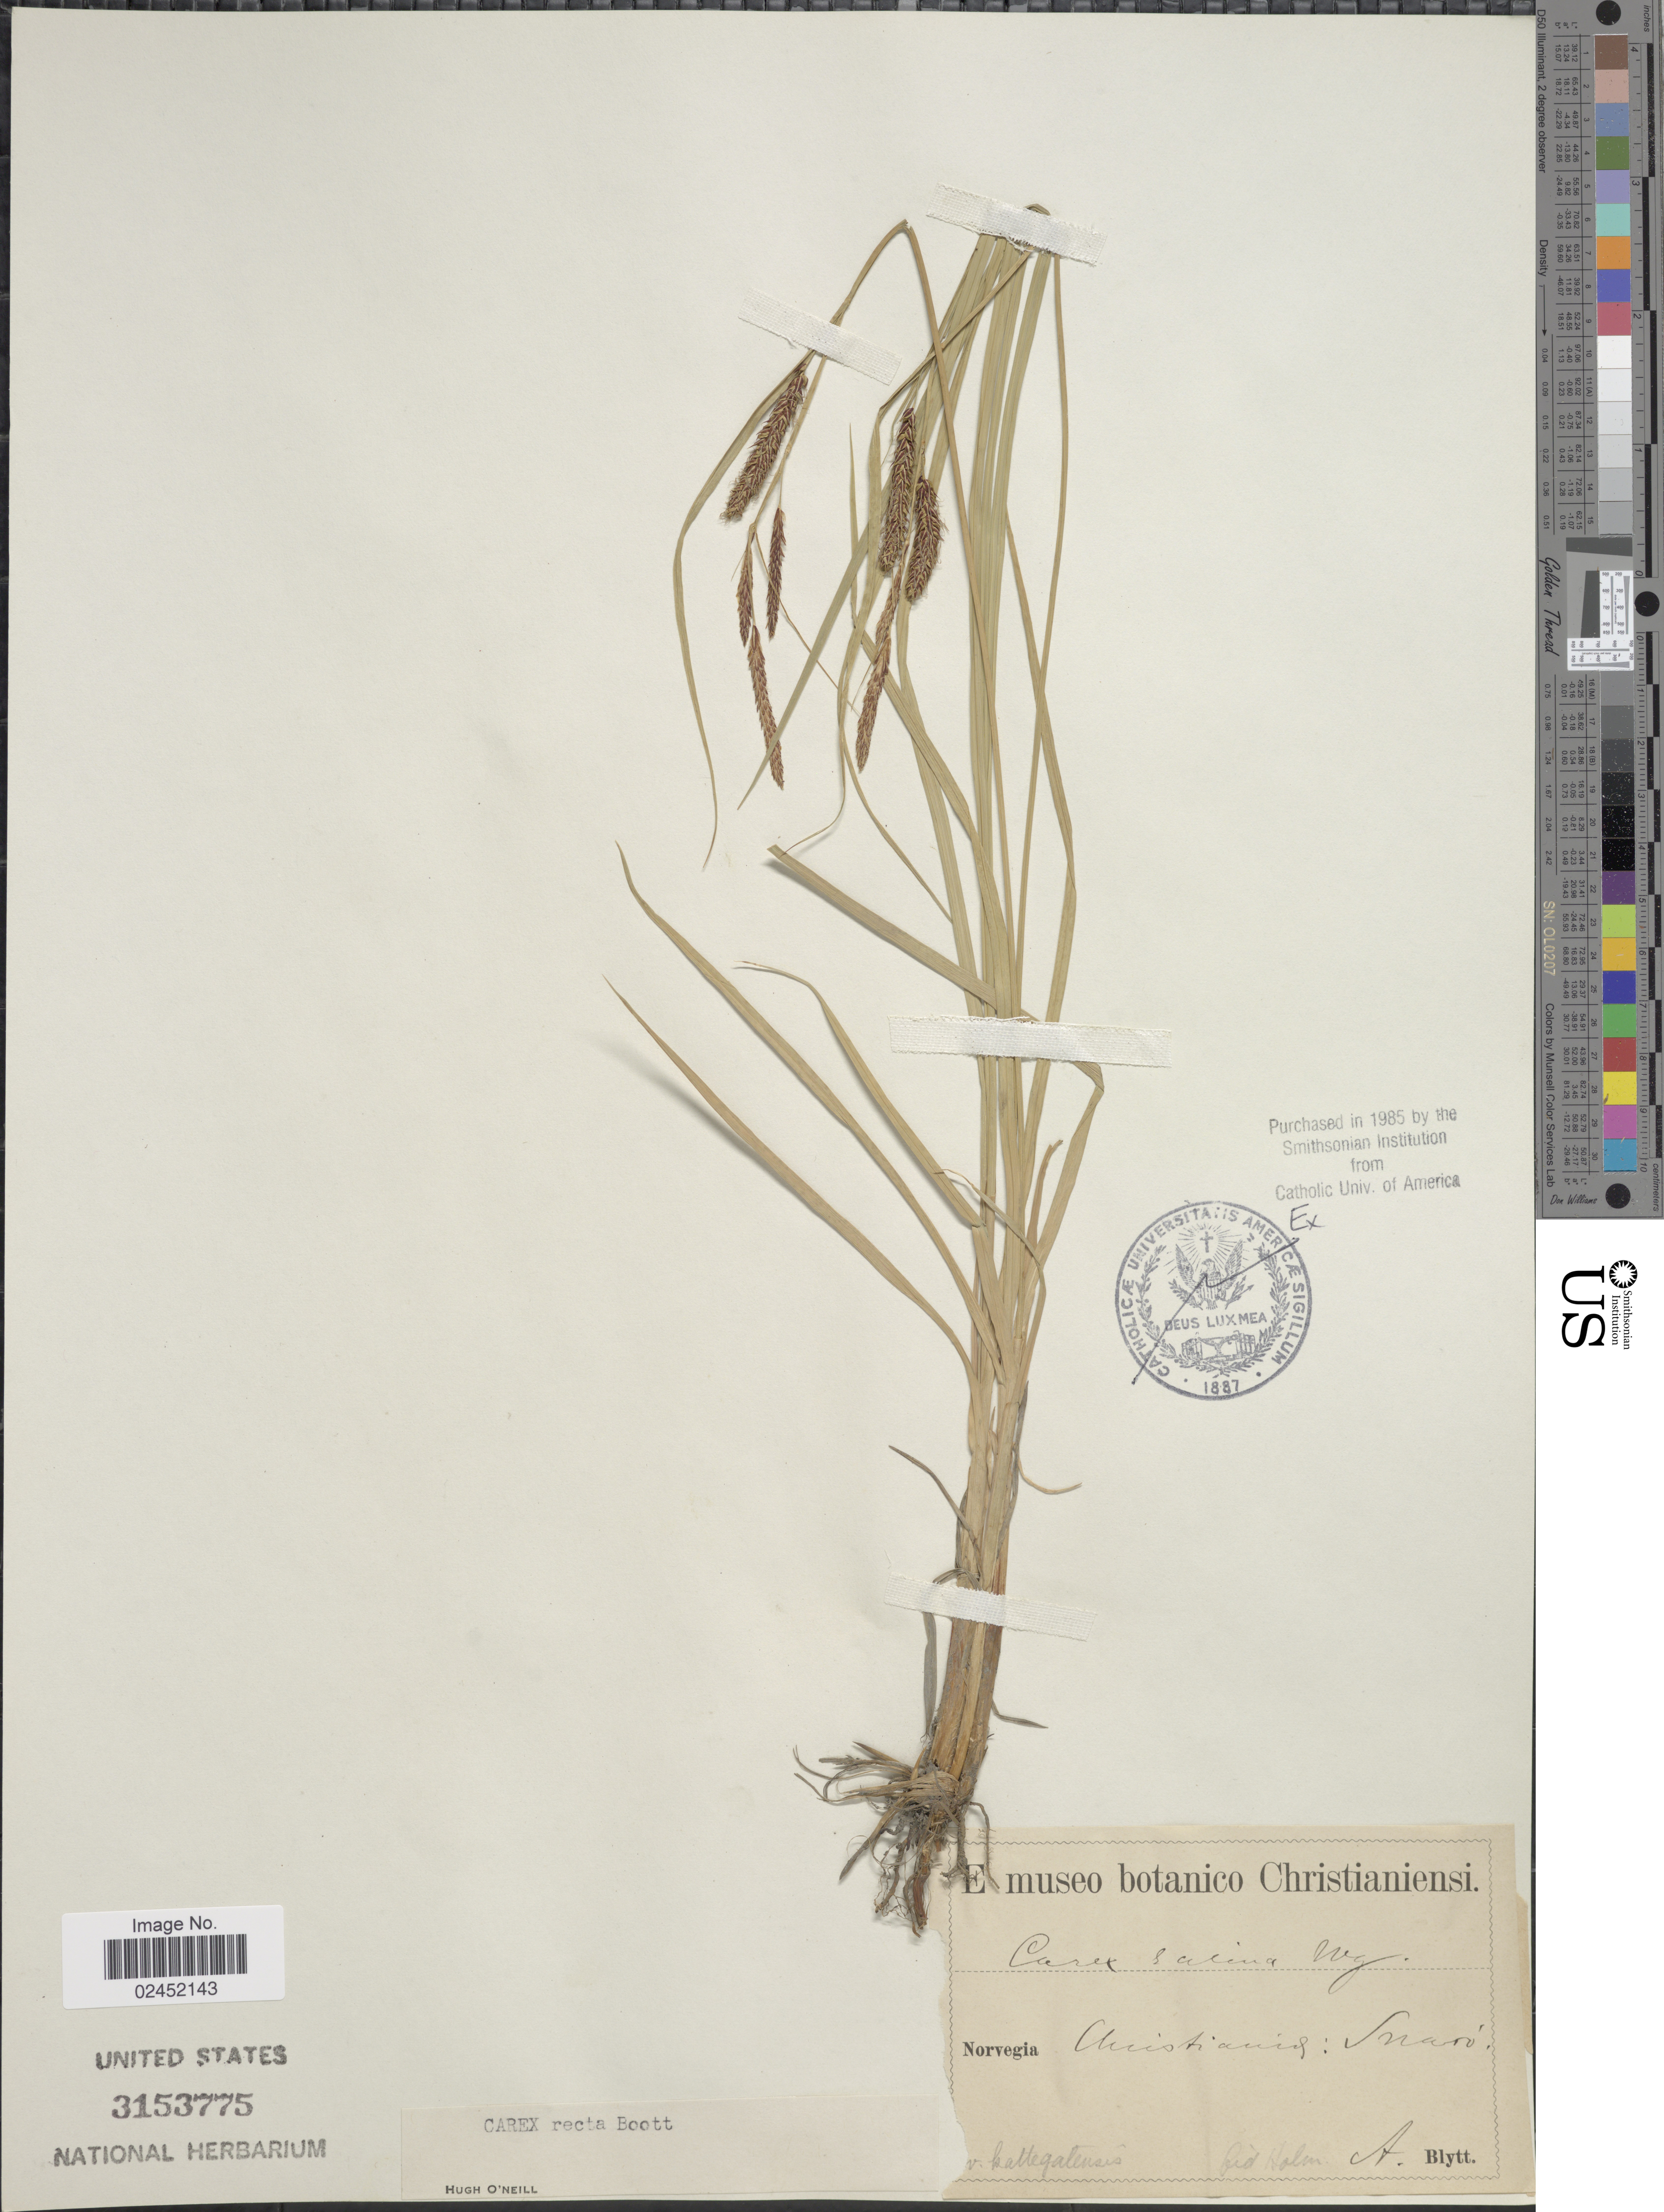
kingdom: Plantae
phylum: Tracheophyta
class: Liliopsida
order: Poales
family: Cyperaceae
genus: Carex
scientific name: Carex recta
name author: Boott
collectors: A. Blytt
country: Norway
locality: Norvegia, Christiania: Snaro.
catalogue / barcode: US 3153775